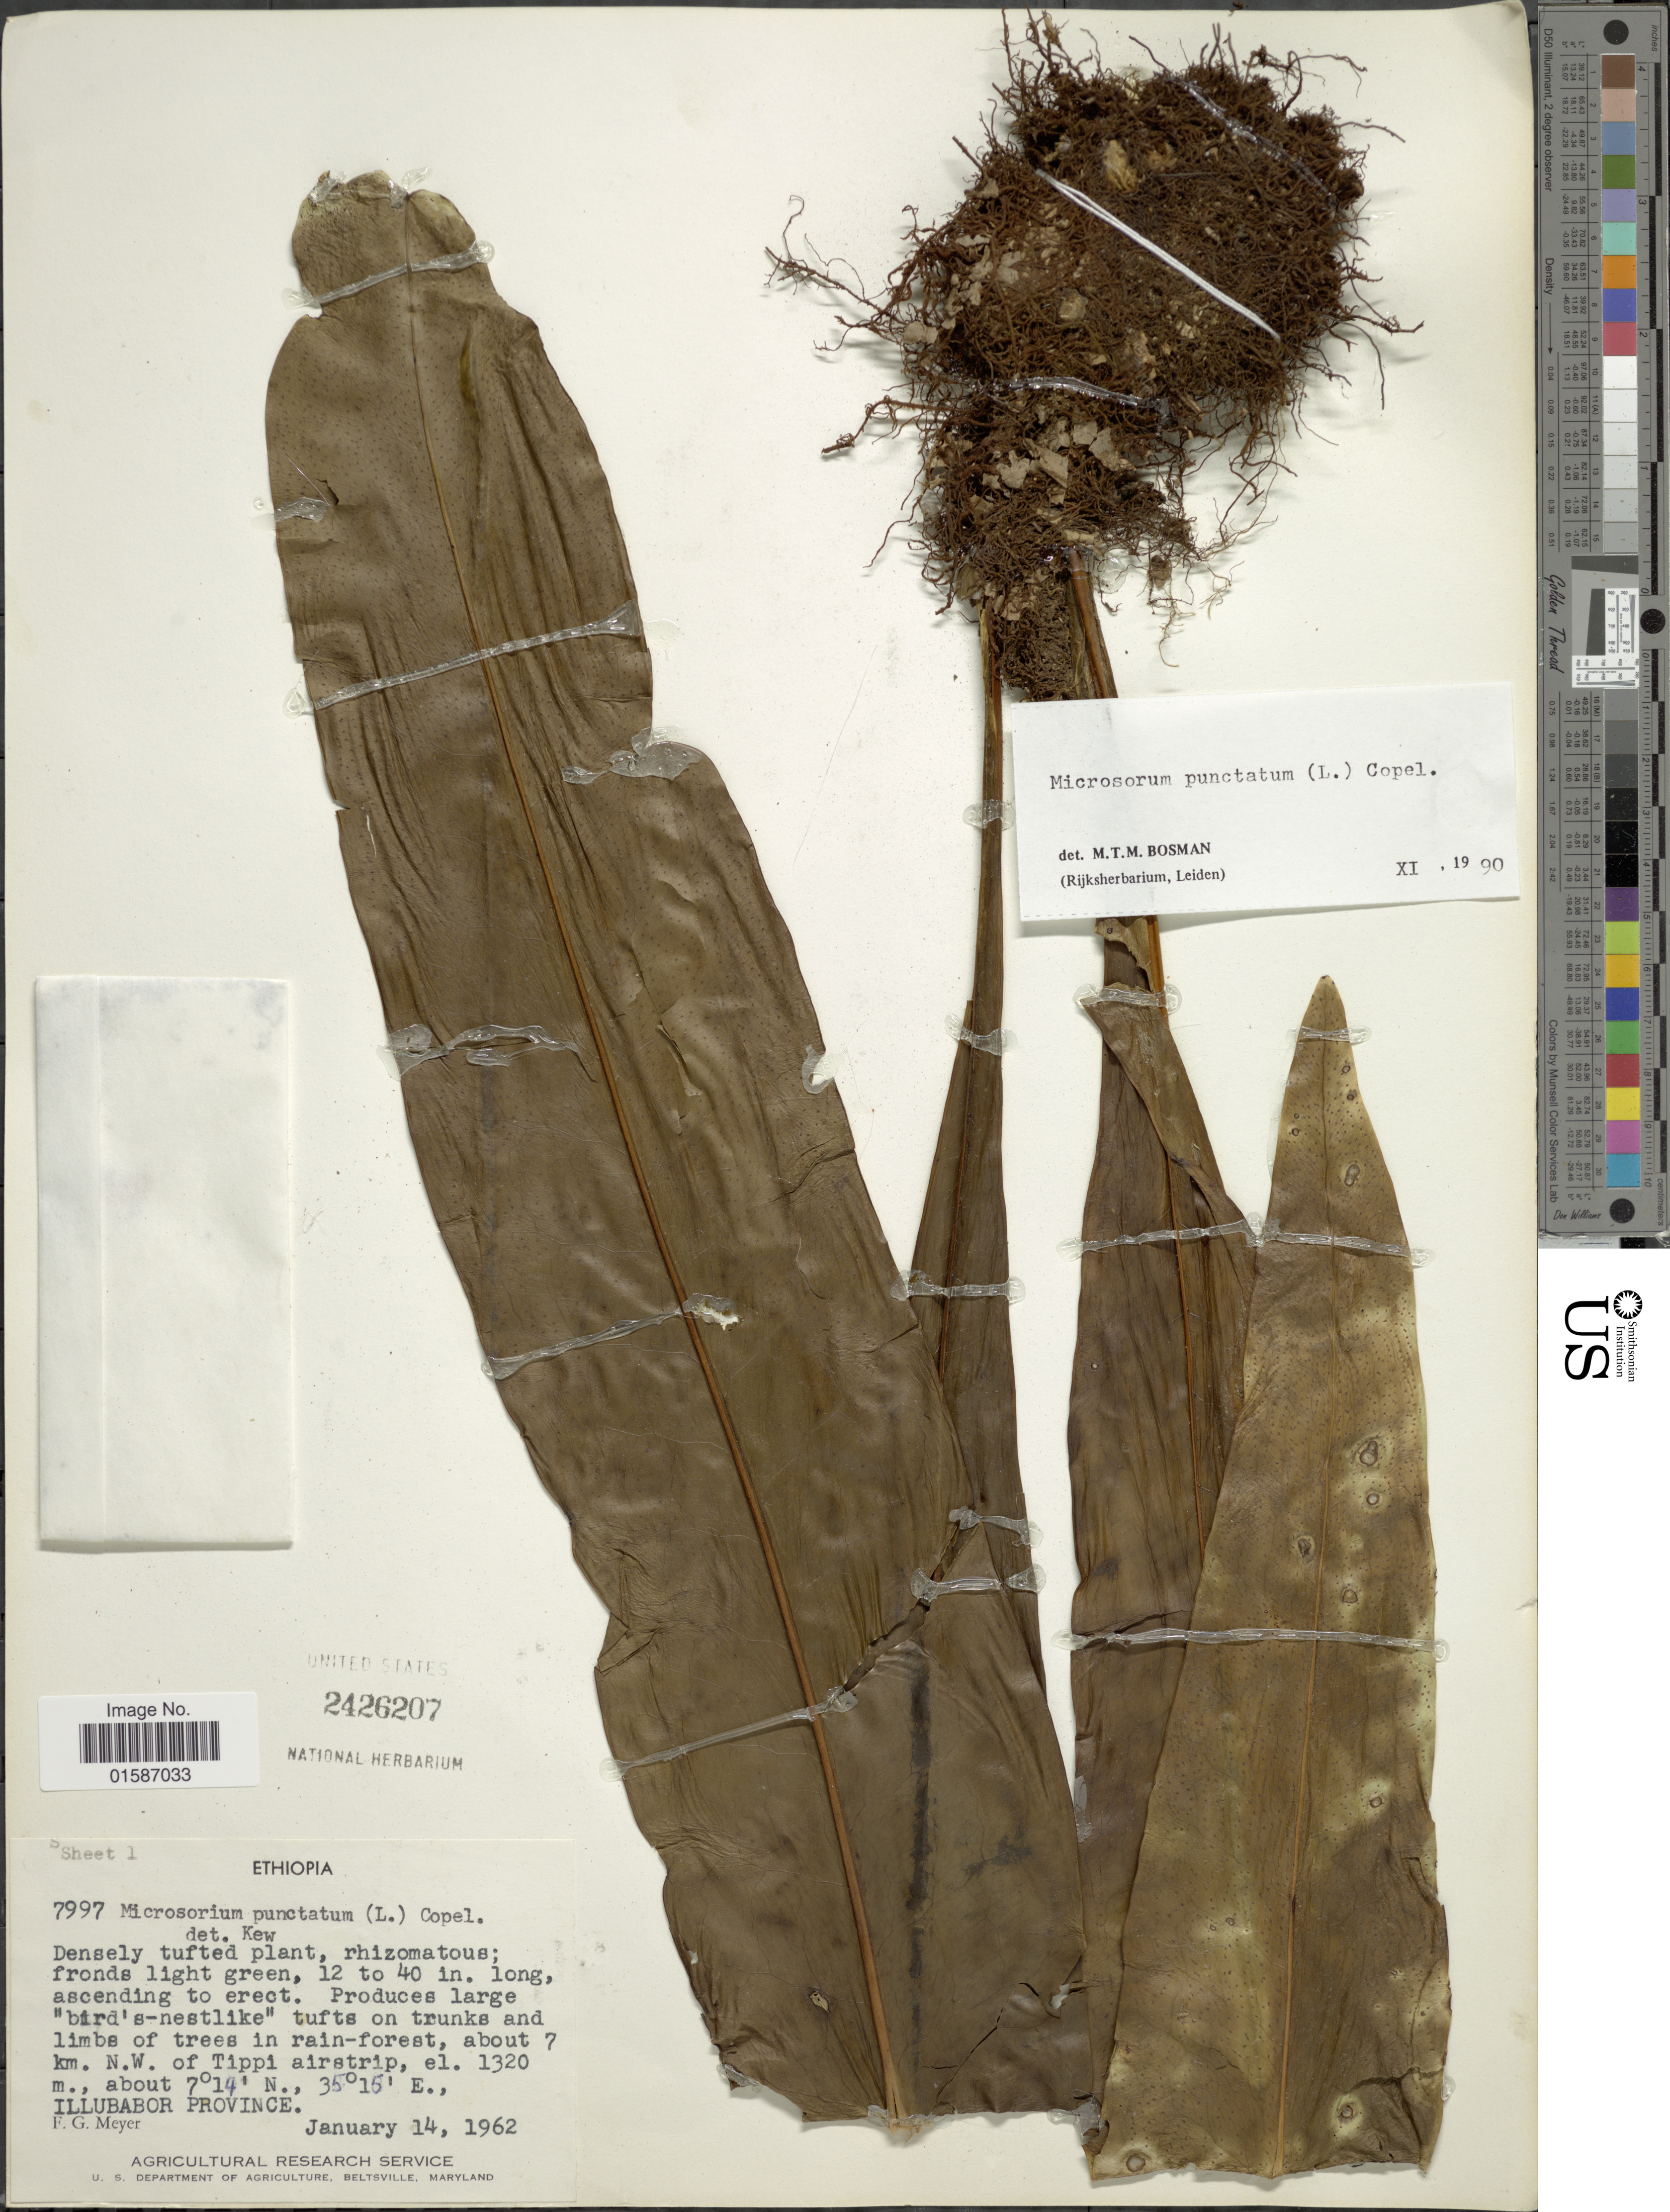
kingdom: Plantae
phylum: Tracheophyta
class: Polypodiopsida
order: Polypodiales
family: Polypodiaceae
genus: Microsorum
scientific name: Microsorum punctatum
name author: (L.) Copel.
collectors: F. G. Meyer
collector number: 7997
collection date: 1962-01-14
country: Ethiopia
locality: About 7 km. N.W. of Tippi airstrip, Illubador Province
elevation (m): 1320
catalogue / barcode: US 2426207